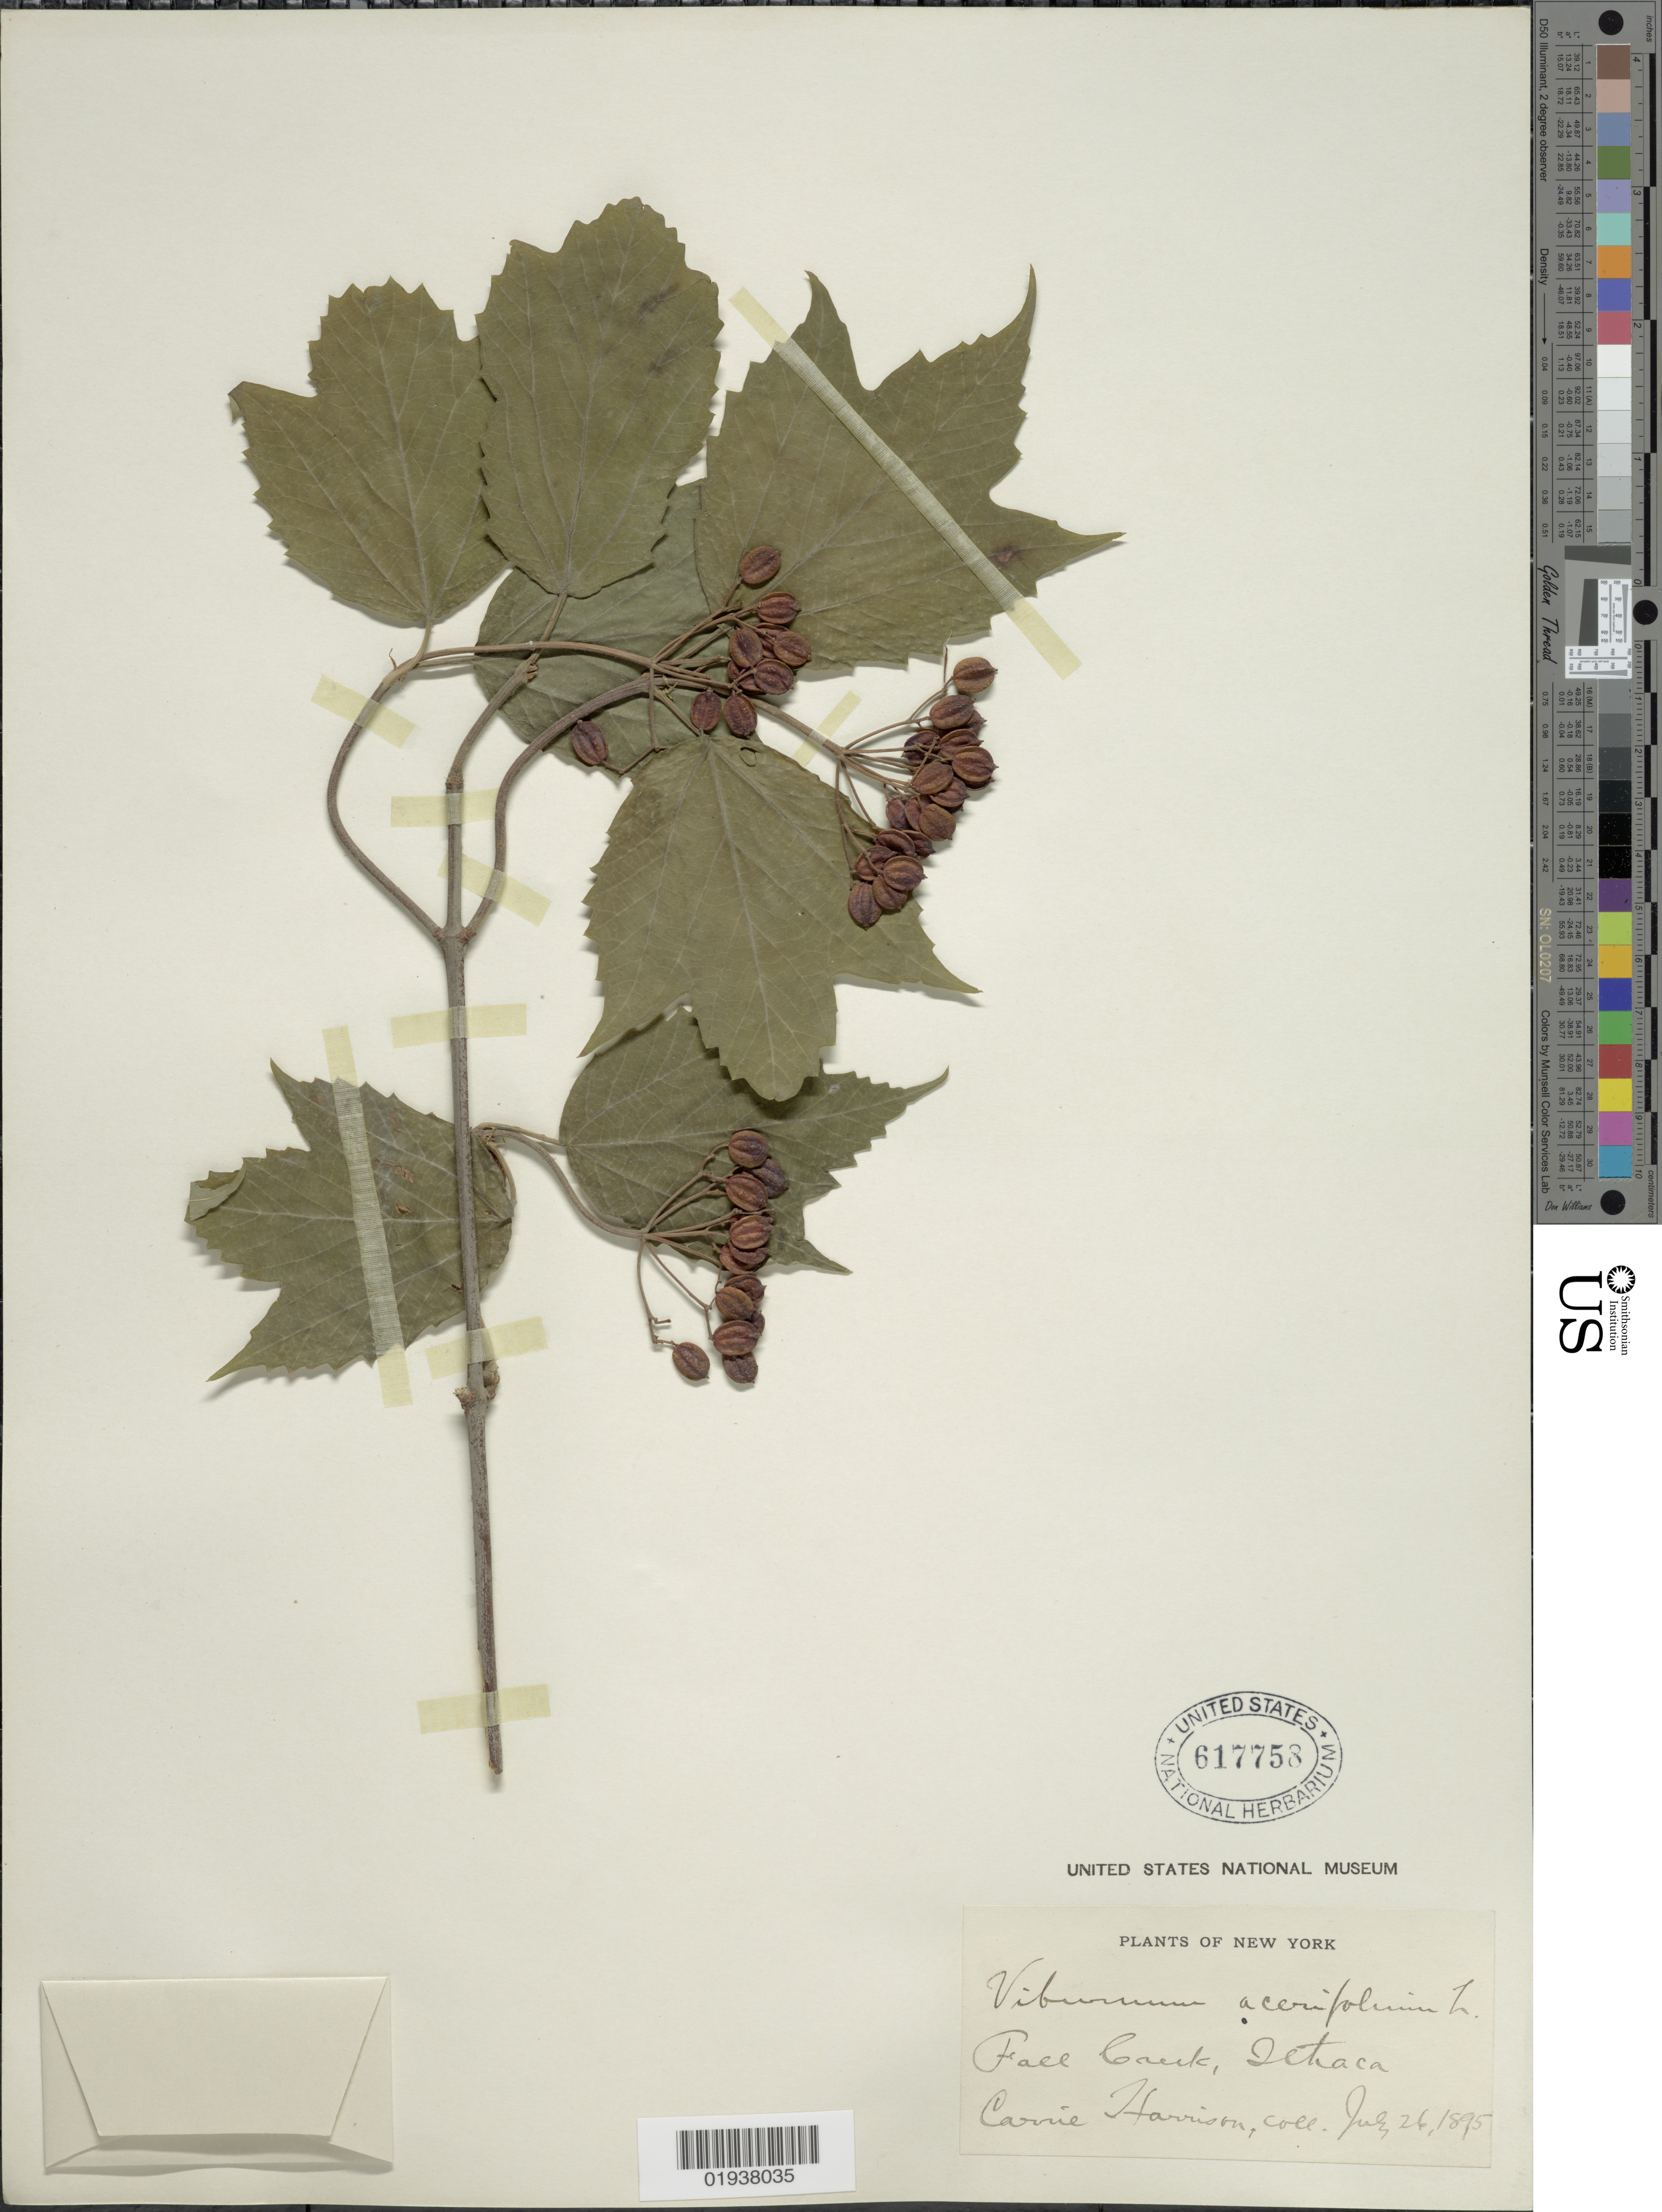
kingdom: Plantae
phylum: Tracheophyta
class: Magnoliopsida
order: Dipsacales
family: Viburnaceae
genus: Viburnum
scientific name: Viburnum acerifolium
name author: L.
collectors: C. Harrison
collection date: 1895-07-26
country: United States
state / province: New York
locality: Fall Creek, Ithaca.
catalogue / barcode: US 617758